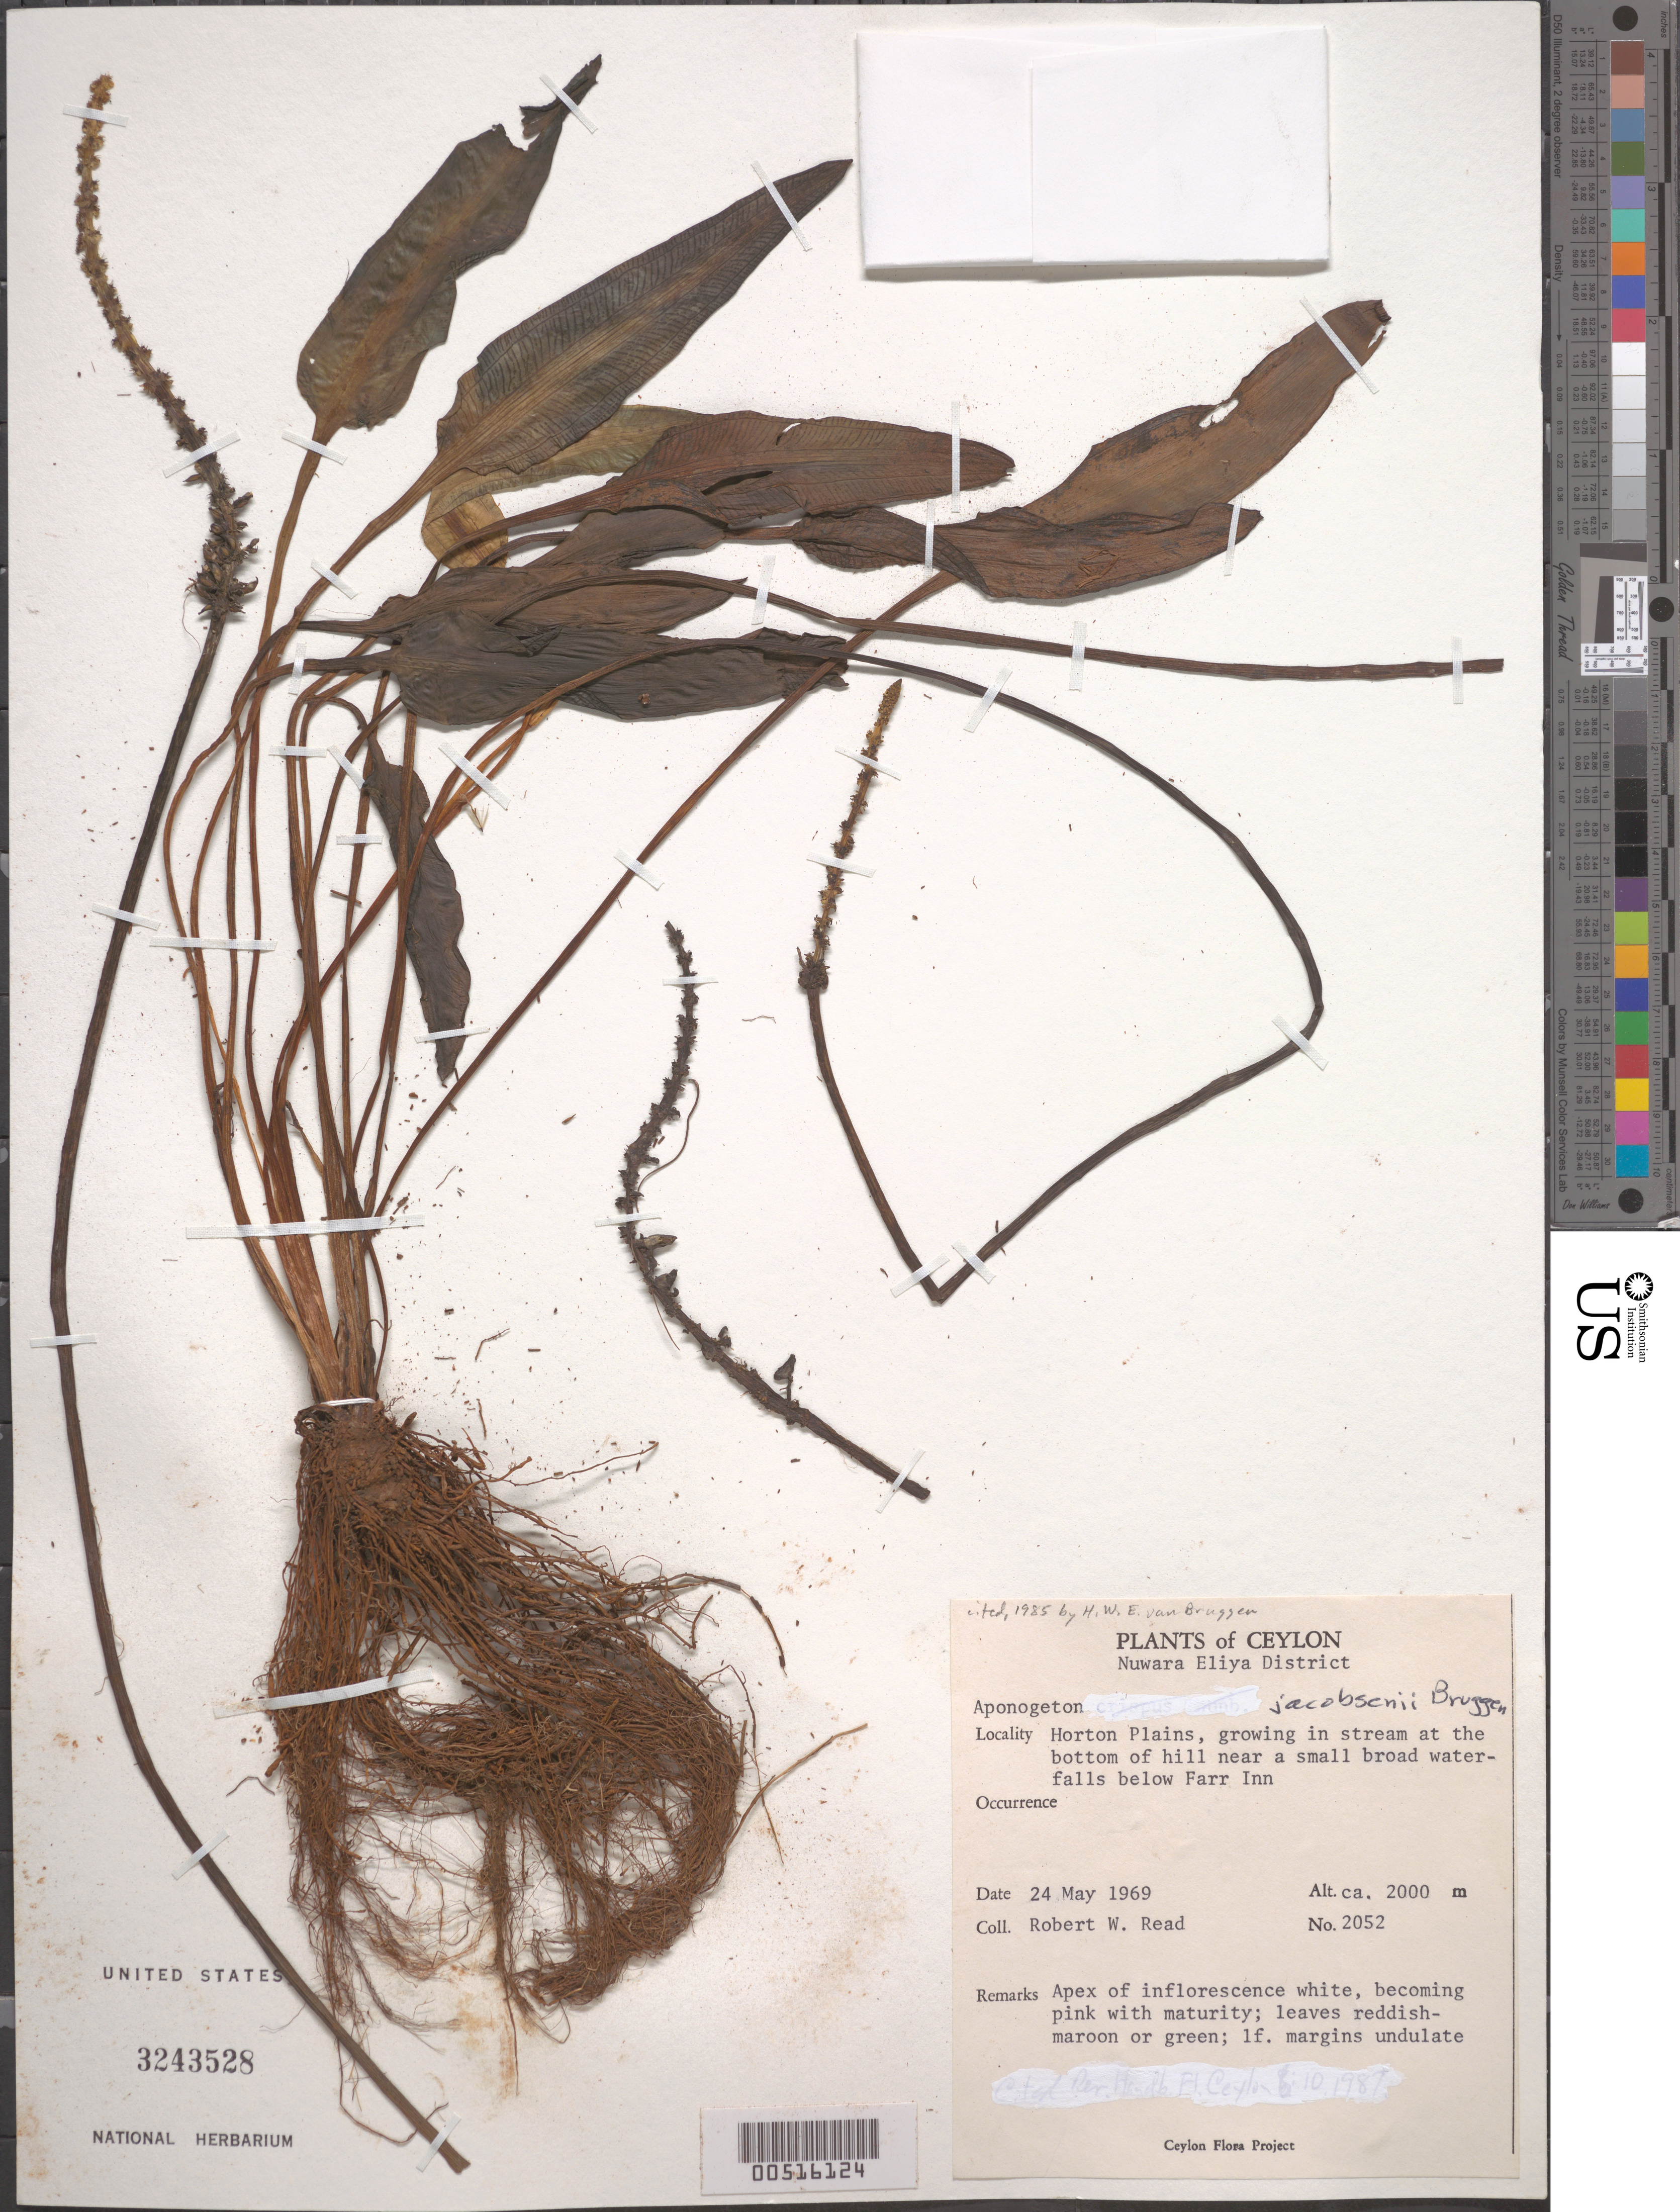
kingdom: Plantae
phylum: Tracheophyta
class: Liliopsida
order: Alismatales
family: Aponogetonaceae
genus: Aponogeton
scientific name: Aponogeton jacobsenii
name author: van Bruggen in de Wit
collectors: R. W. Read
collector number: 2052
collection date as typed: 24 May 1969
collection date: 1969-05-24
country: Sri Lanka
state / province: Central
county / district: Nuwara Eliya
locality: Horton plains, farr inn.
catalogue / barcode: US 3243528